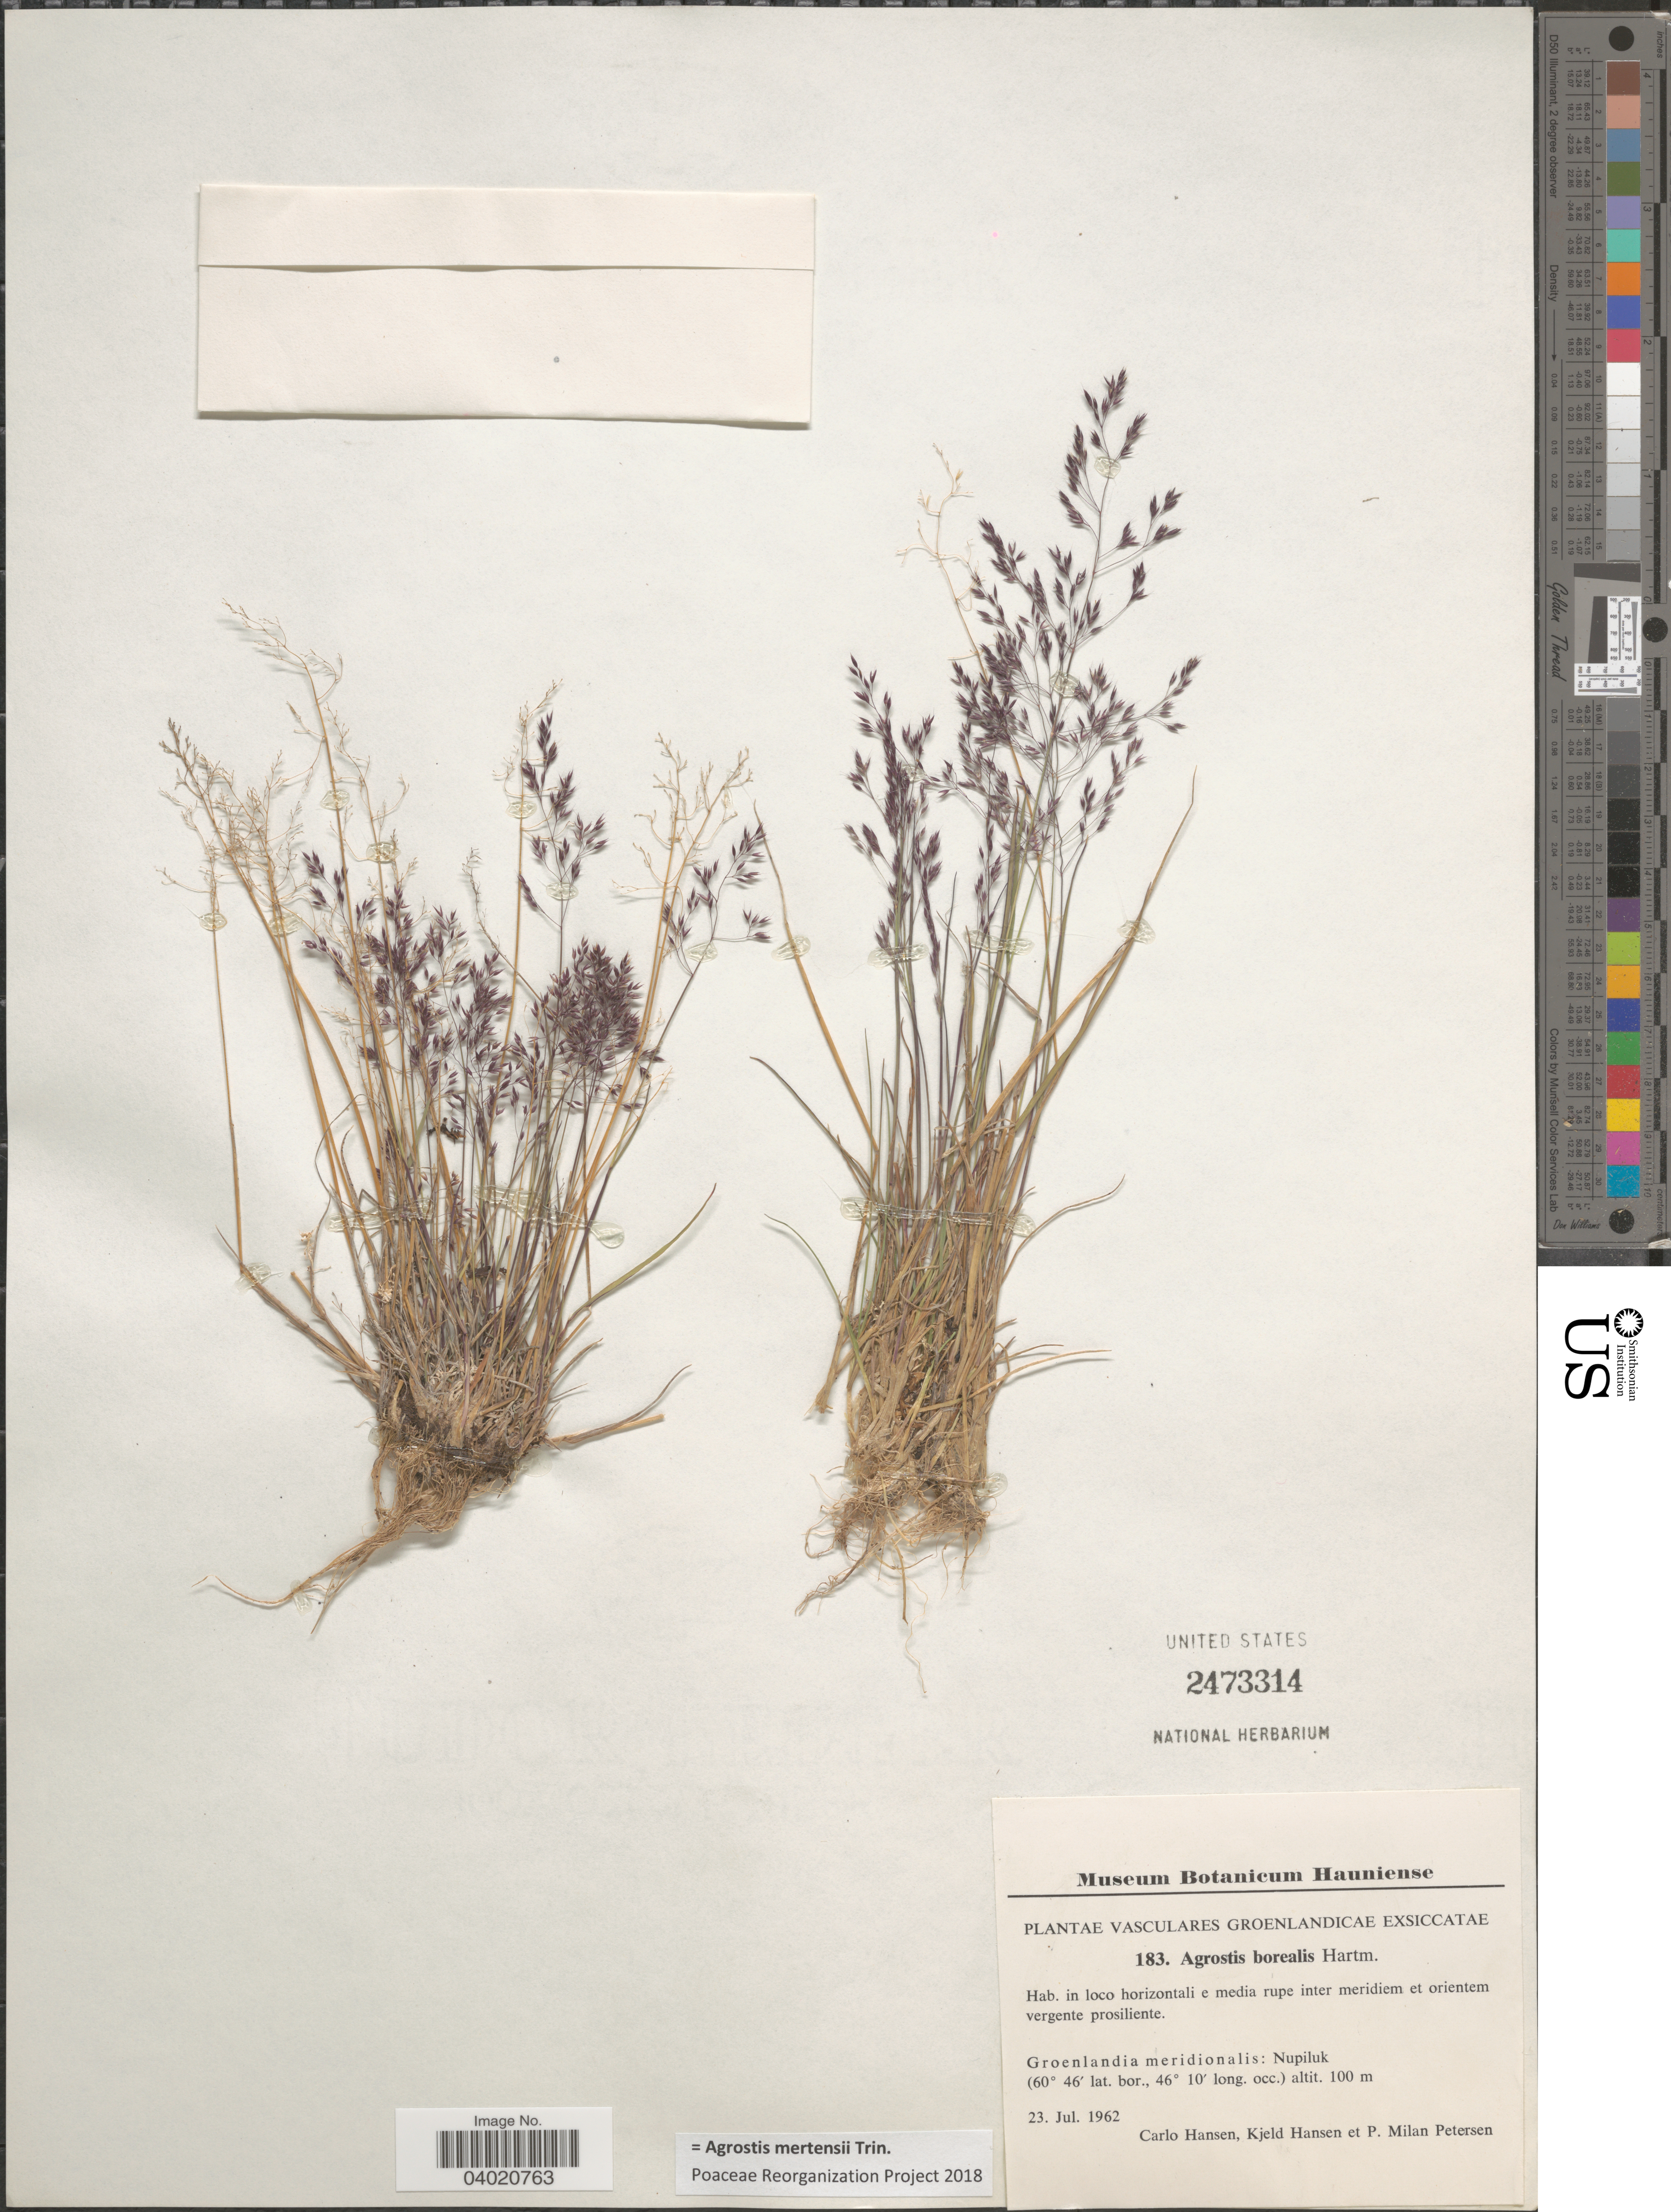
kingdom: Plantae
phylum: Tracheophyta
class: Liliopsida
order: Poales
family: Poaceae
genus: Agrostis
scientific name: Agrostis mertensii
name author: Trin.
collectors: C. Hansen, K. Hansen & P. Petersen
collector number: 183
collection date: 1962-07-23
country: Greenland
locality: Groenlandicae. Groenlandia meridionalis: Nupiluk.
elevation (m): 100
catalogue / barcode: US 2473314